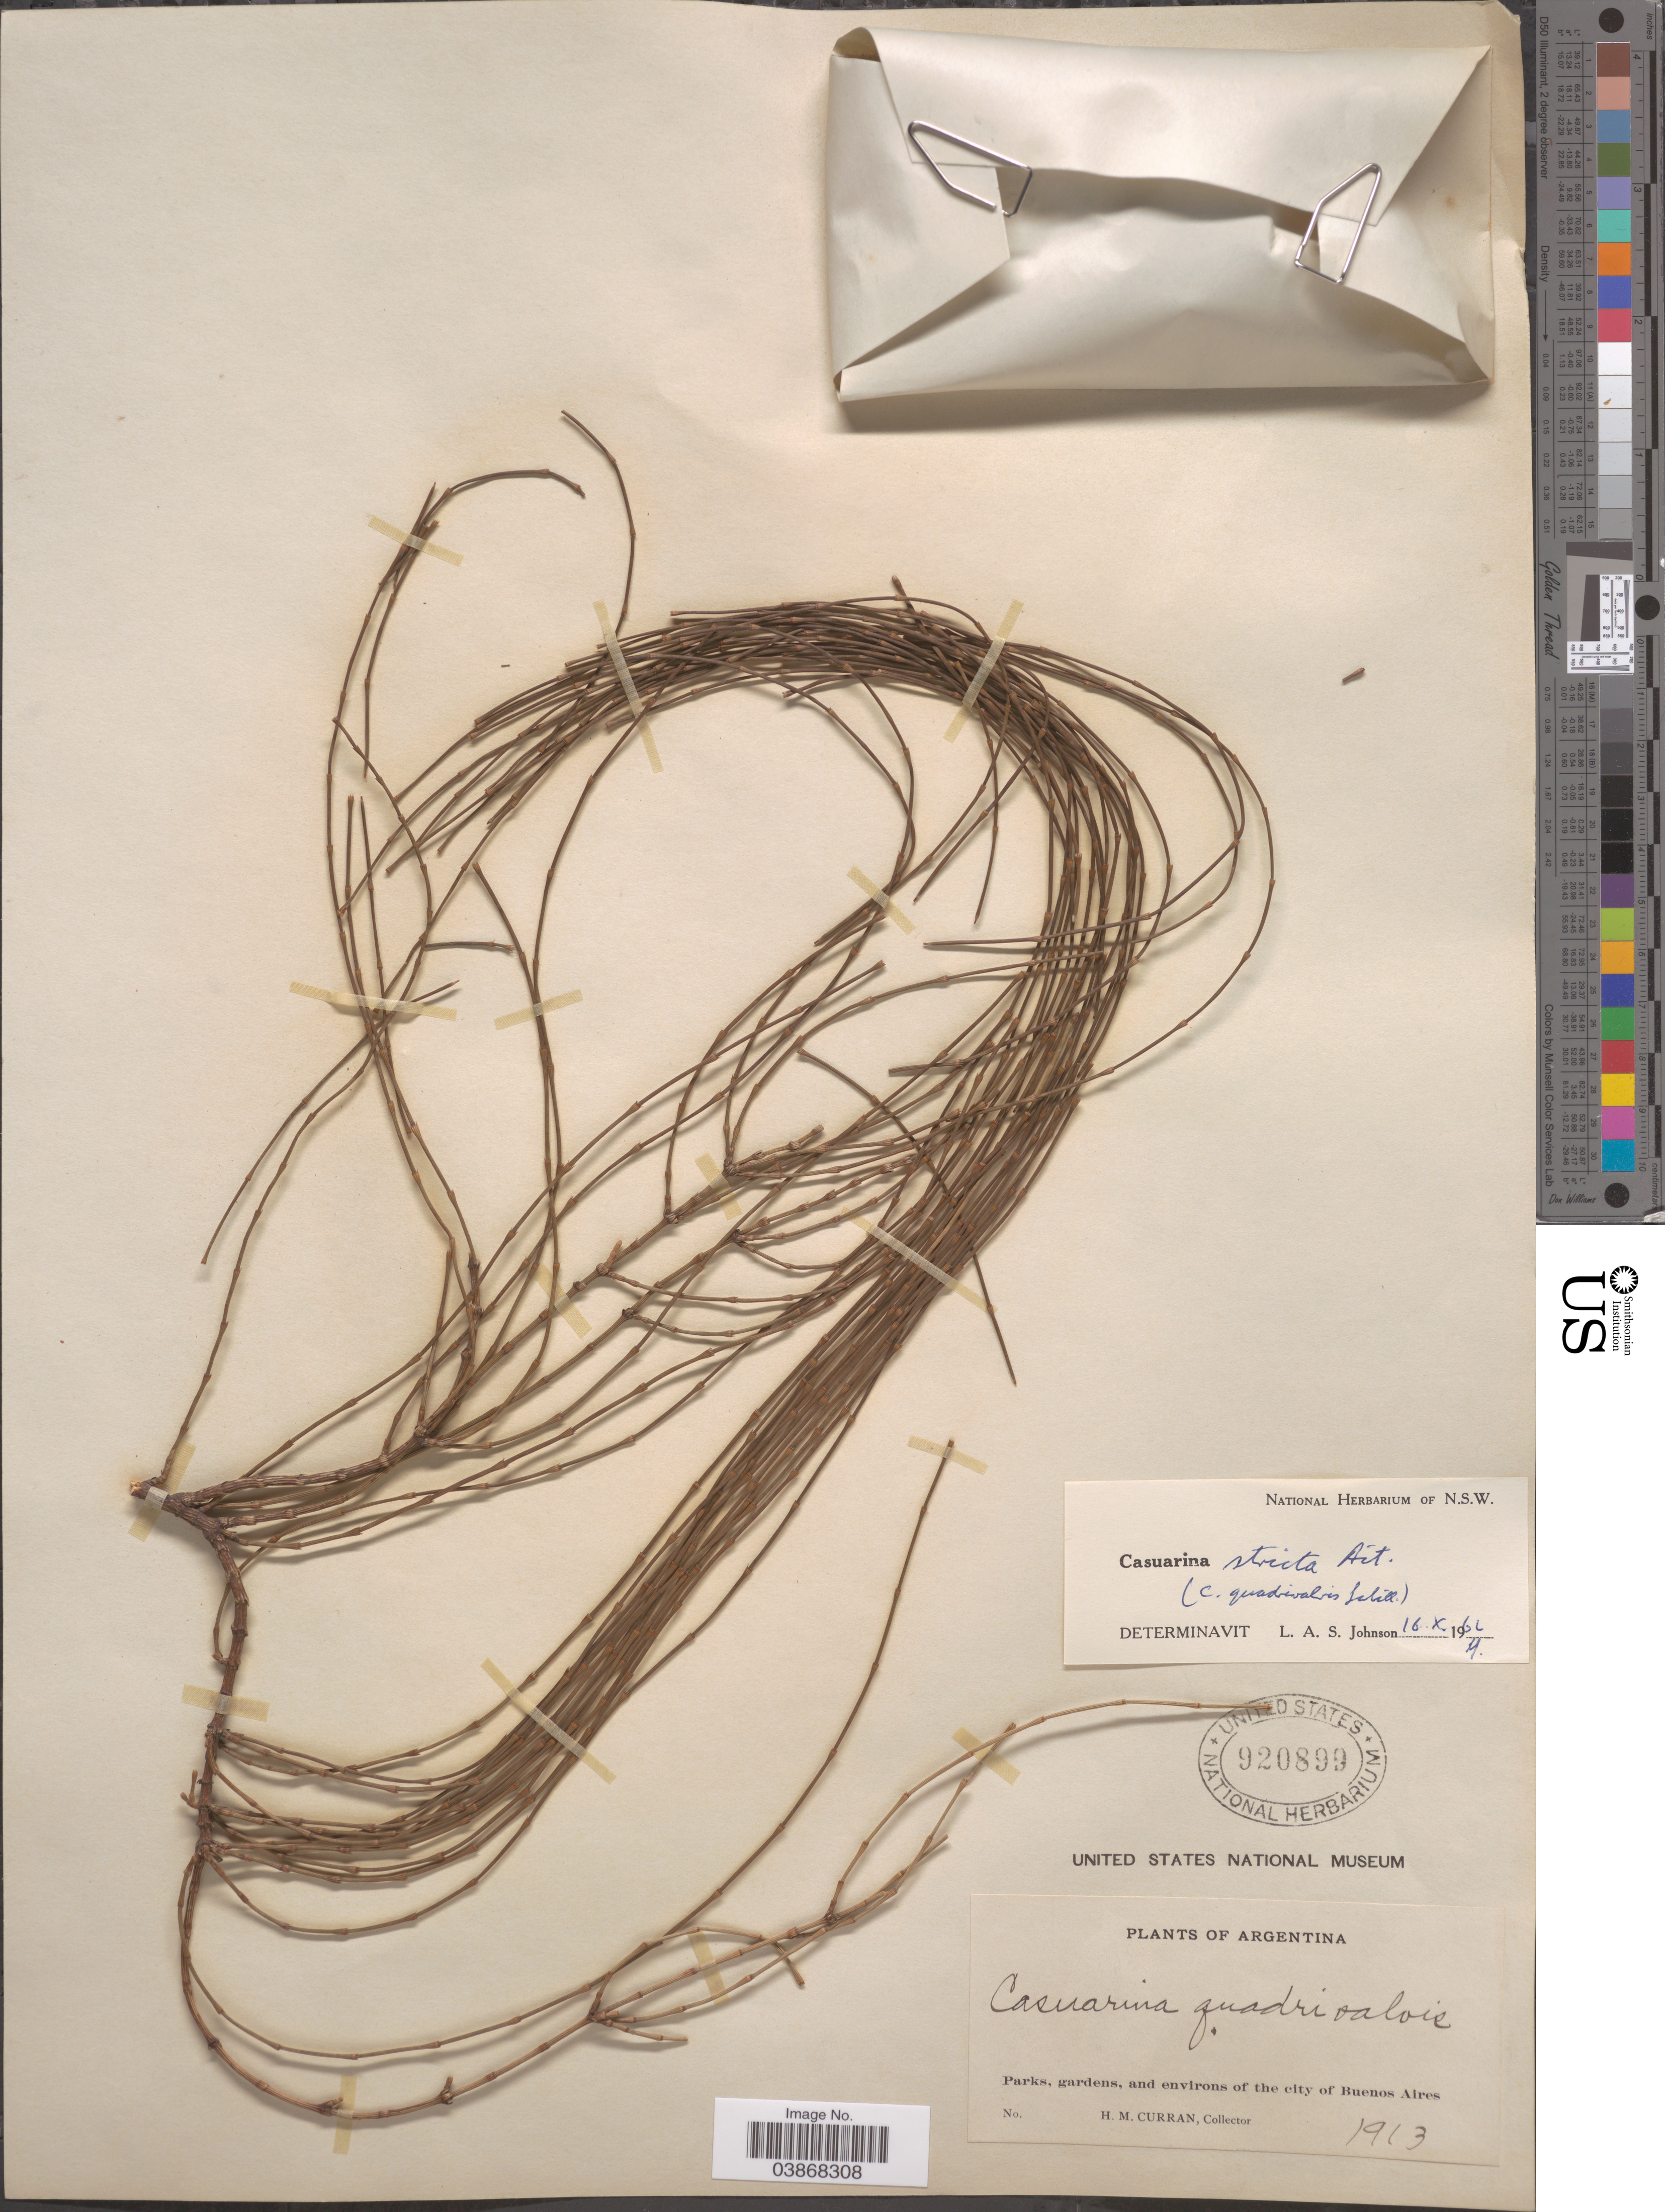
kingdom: Plantae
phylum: Tracheophyta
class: Magnoliopsida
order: Fagales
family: Casuarinaceae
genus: Casuarina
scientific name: Casuarina stricta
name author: Aiton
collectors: H. M. Curran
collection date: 1913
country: Argentina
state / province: Buenos Aires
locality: Parks, gardens, and environs of the city of Buenos Aires.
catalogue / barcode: US 920899